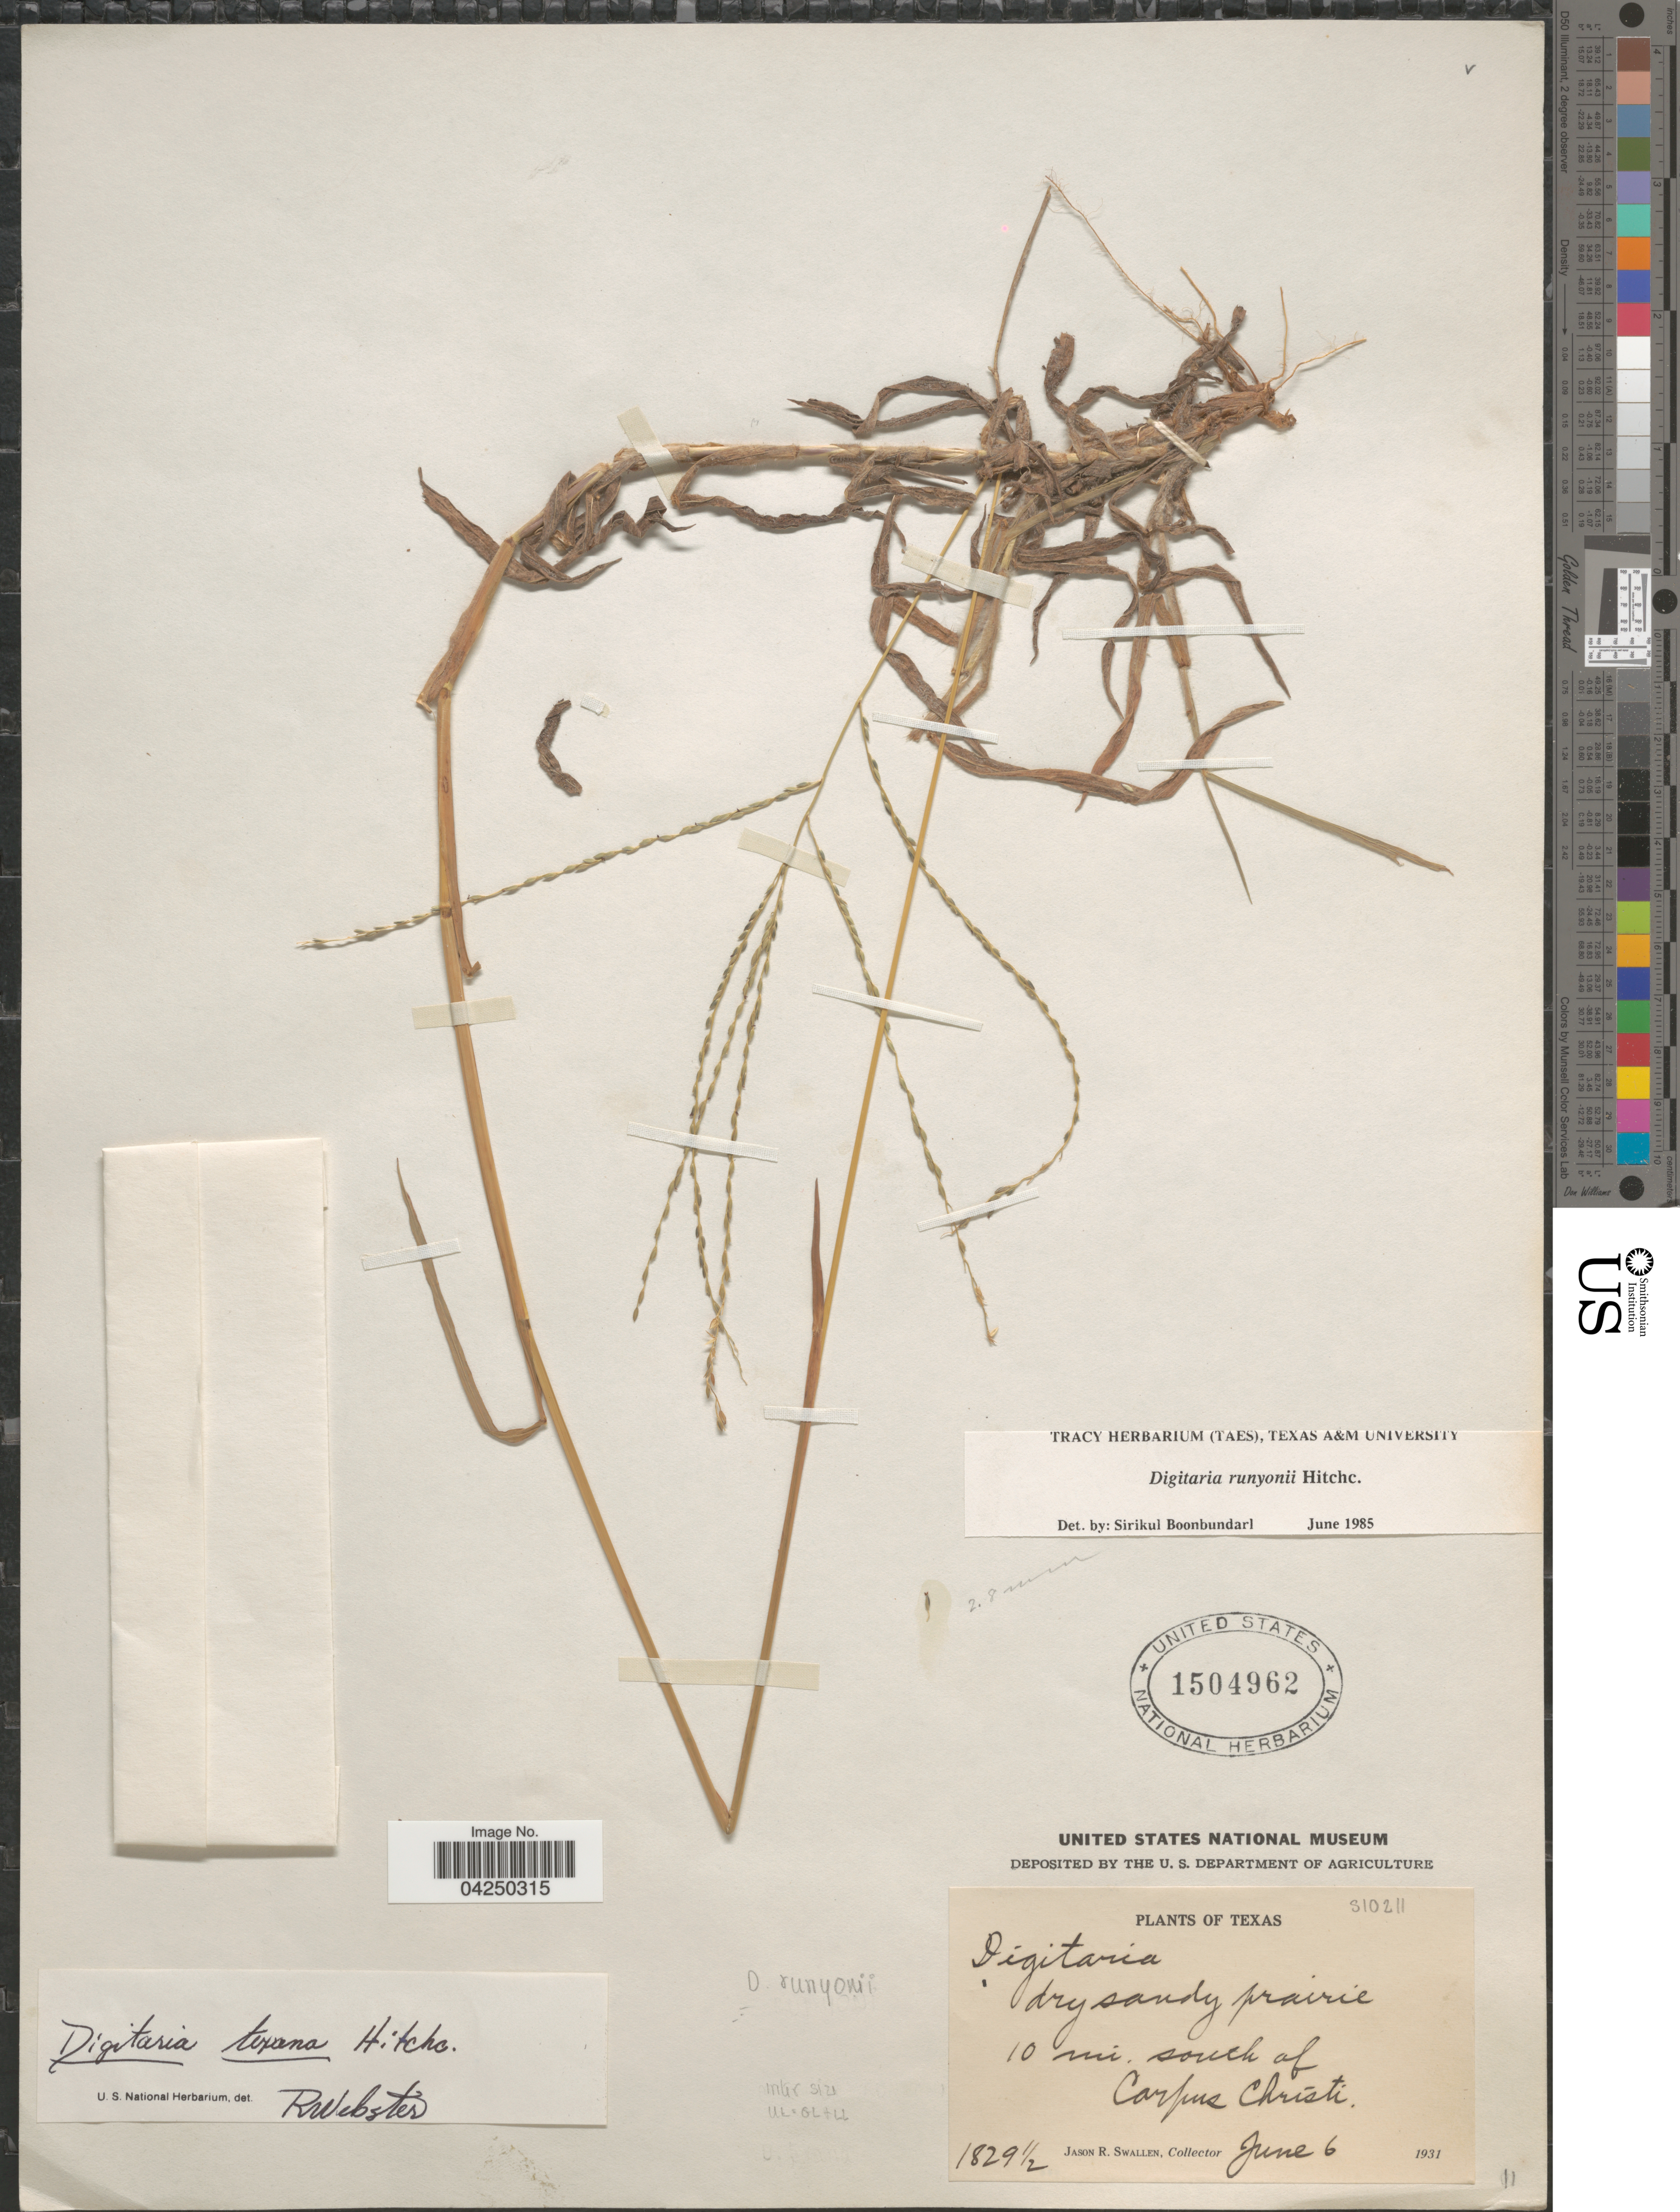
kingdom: Plantae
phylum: Tracheophyta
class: Liliopsida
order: Poales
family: Poaceae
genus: Digitaria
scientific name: Digitaria texana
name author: Hitchc.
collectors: J. R. Swallen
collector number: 1829½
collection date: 1931-06-06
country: United States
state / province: Texas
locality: Dry sandy prairie 10 mi. south of Carpus Christi.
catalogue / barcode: US 1504962